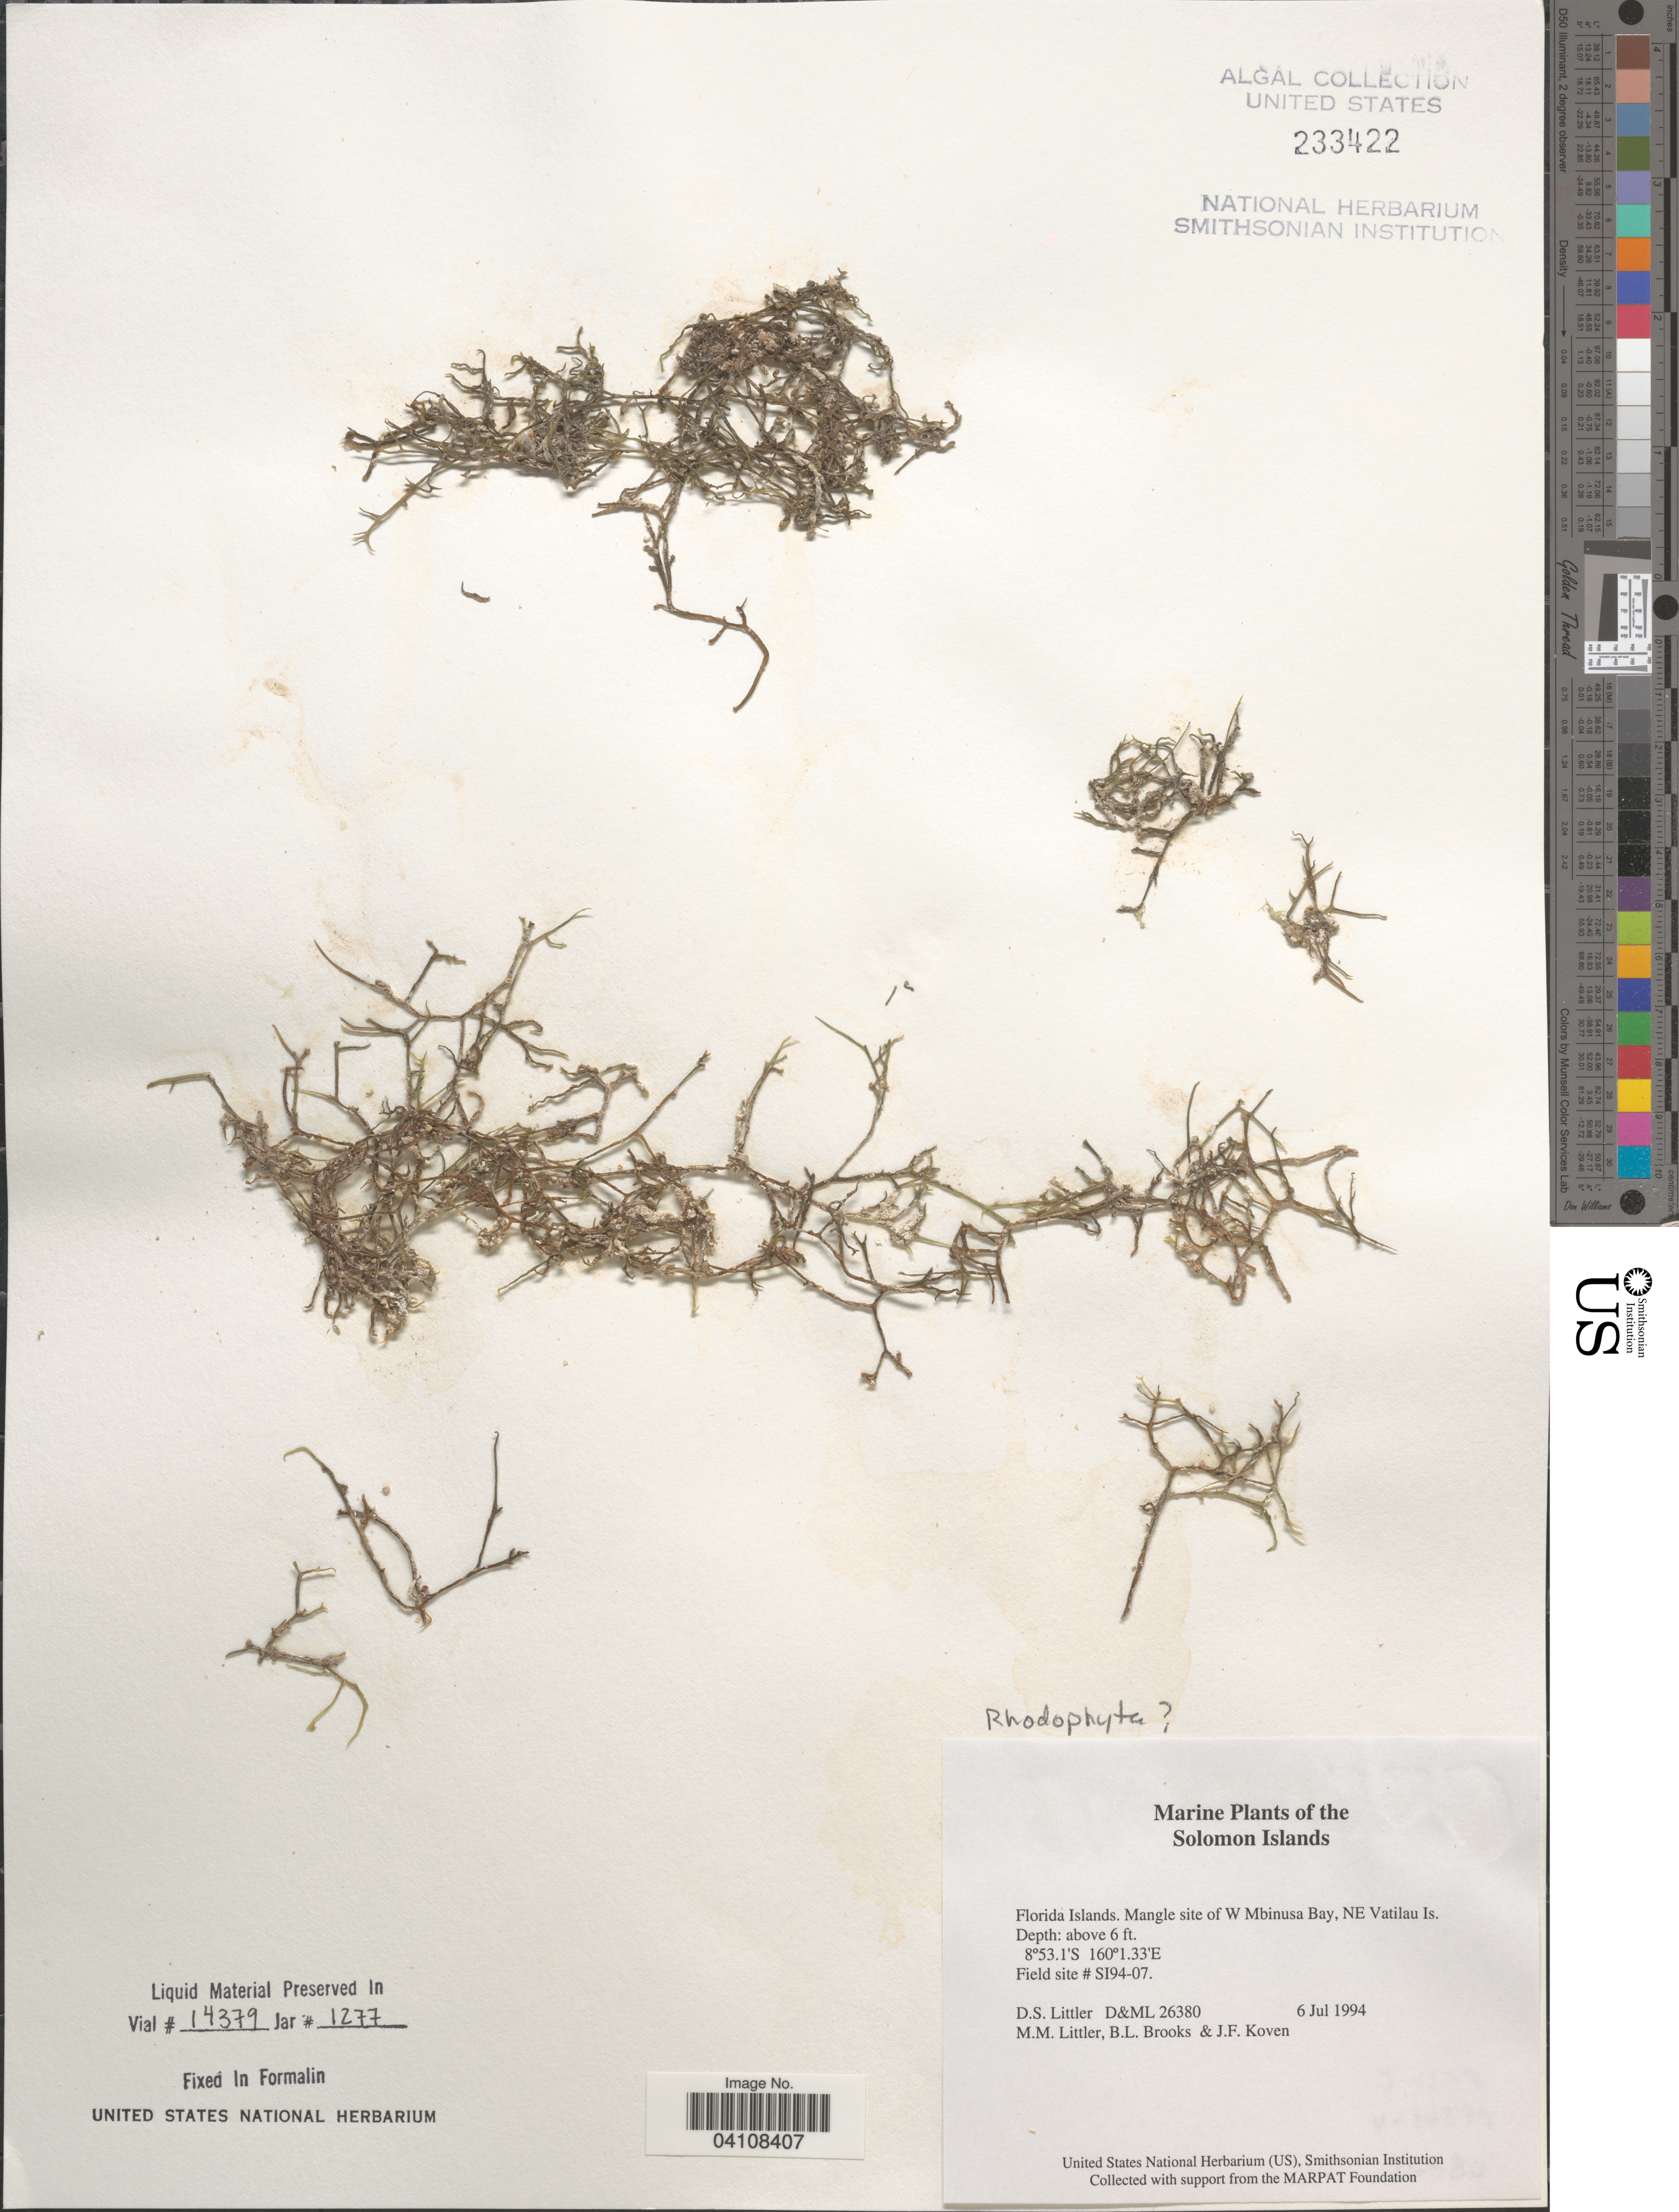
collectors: D. S. Littler, B. Brooks & J. Koven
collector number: D&ML26380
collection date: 1994-07-06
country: Solomon Islands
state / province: Solomon Islands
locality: Florida Islands. Mangle site of W Mbinusa Bay, NE Vatilau Is. Field site # SI94-07.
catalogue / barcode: US 233422